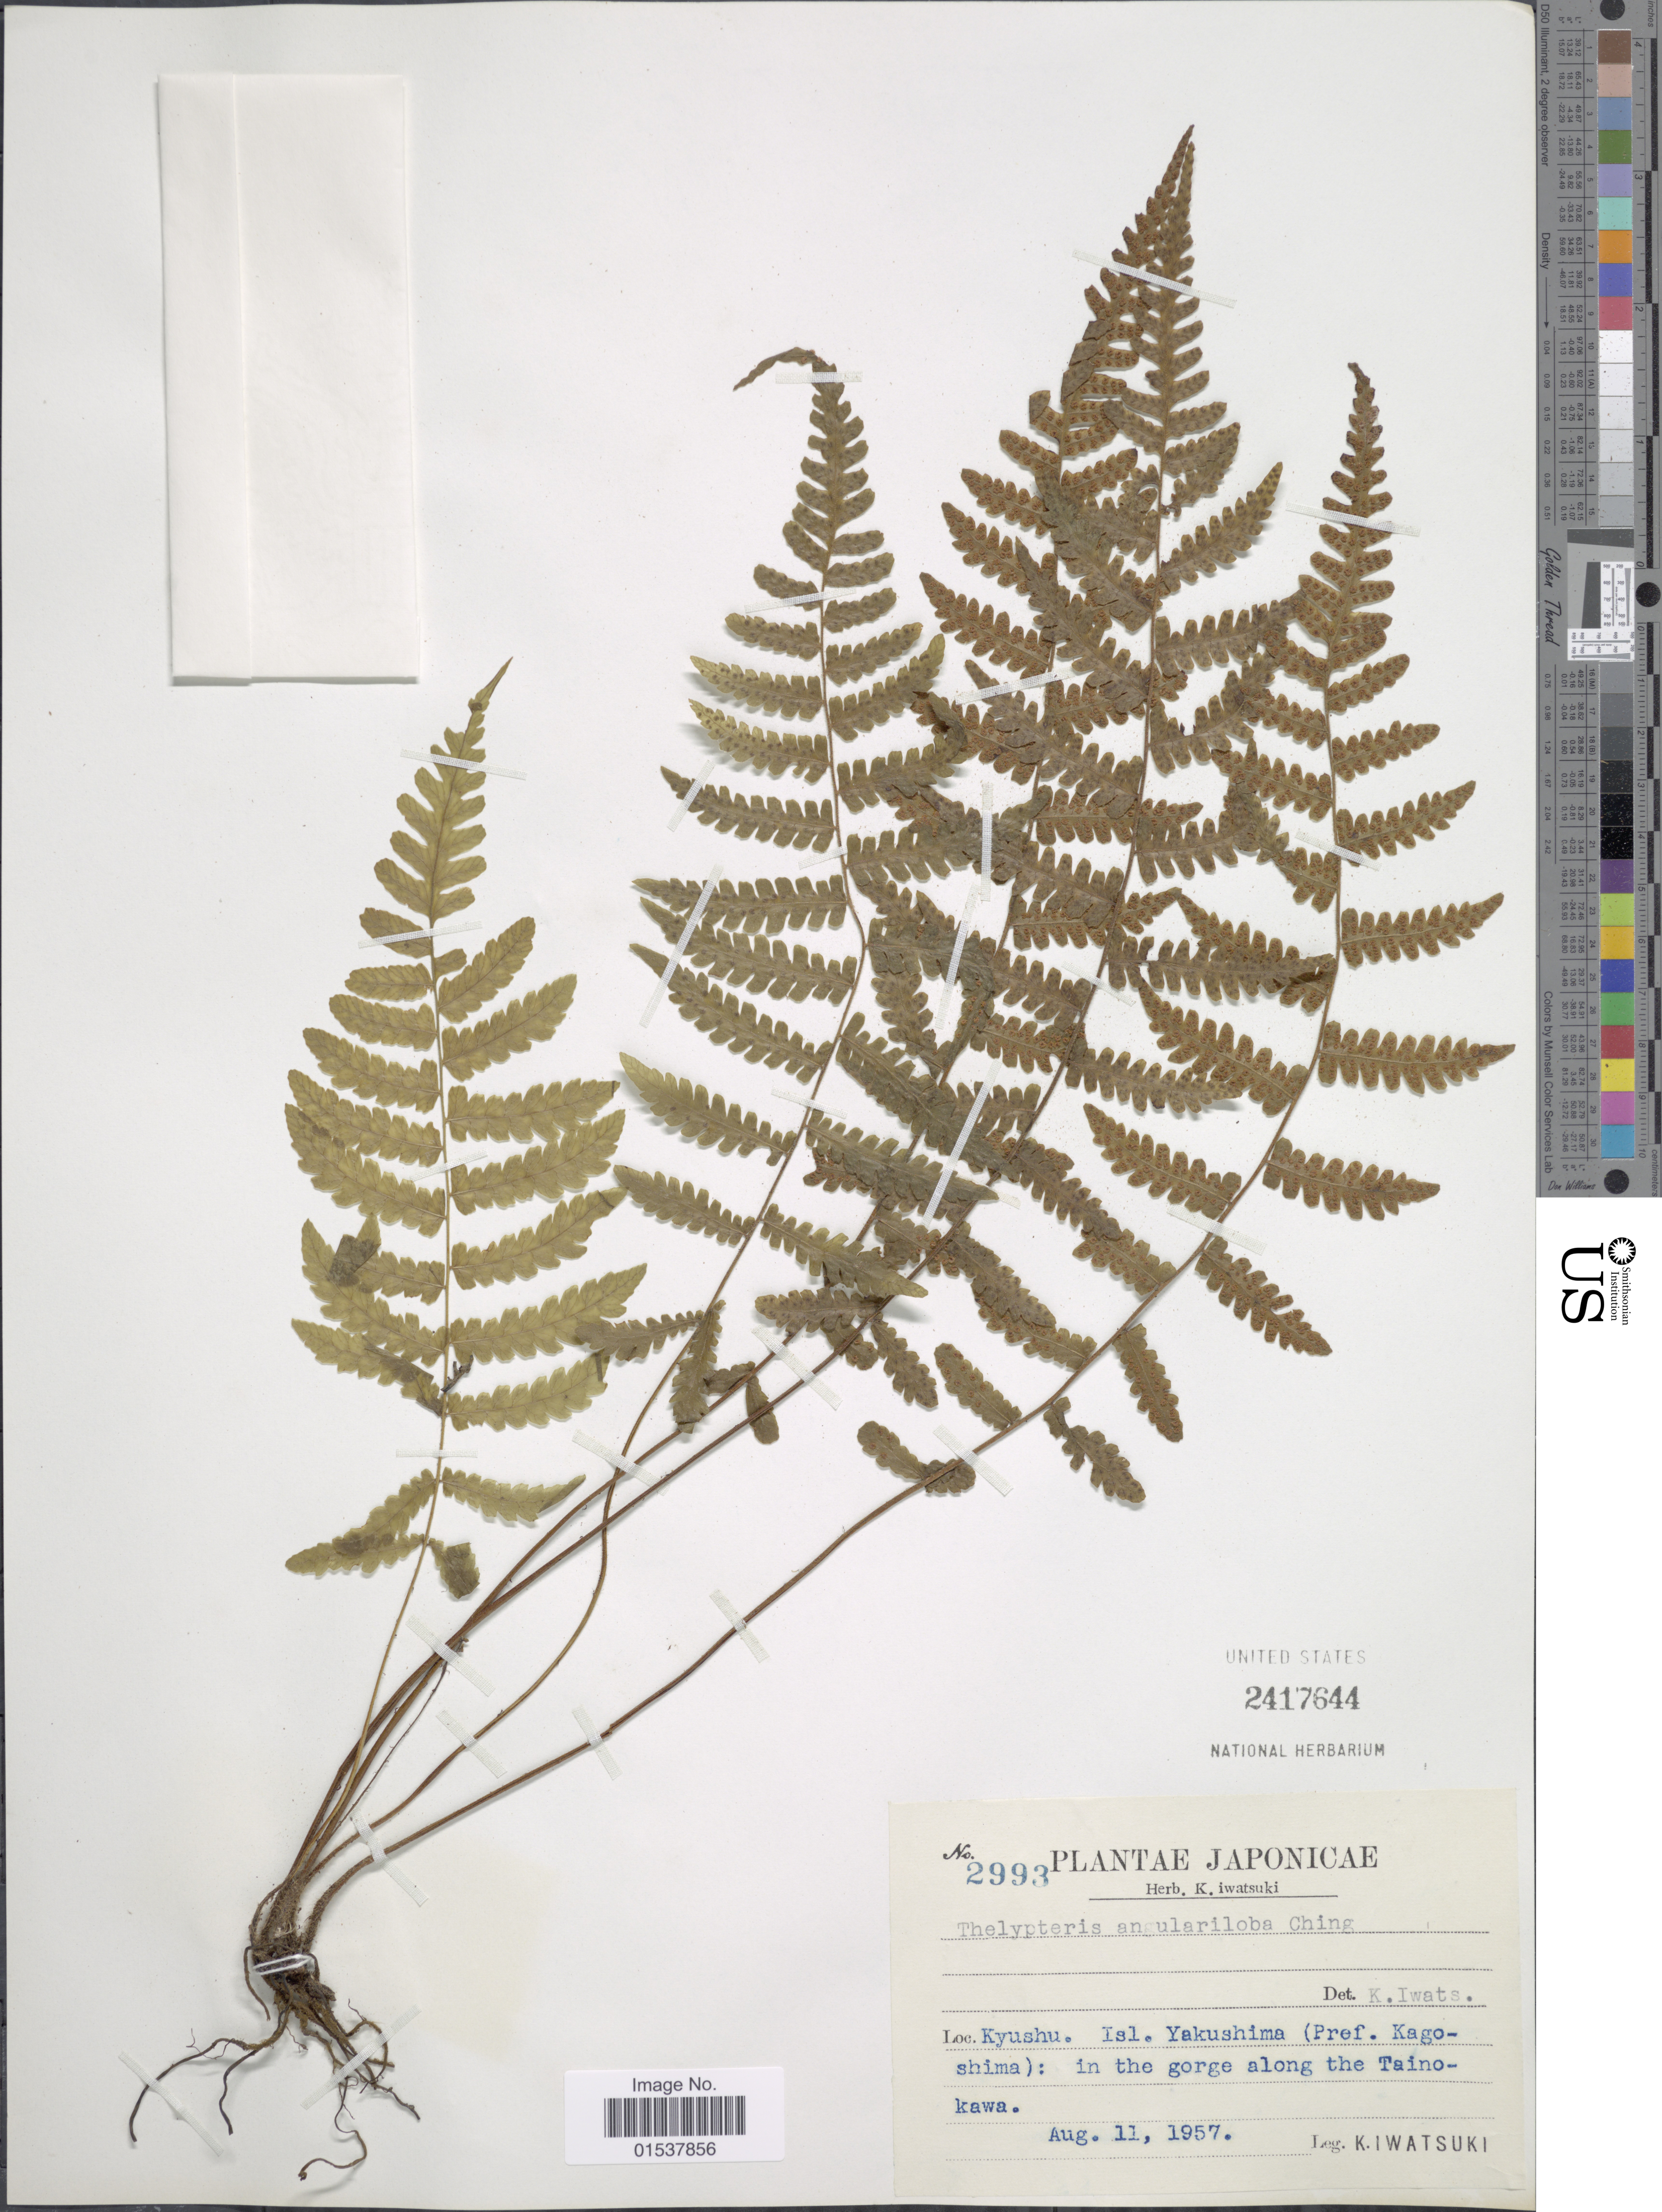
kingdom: Plantae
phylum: Tracheophyta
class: Polypodiopsida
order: Polypodiales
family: Thelypteridaceae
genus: Parathelypteris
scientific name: Parathelypteris angulariloba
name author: (Ching) Ching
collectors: K. Iwatsuki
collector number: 2993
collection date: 1957-08-11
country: Japan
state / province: Kagosima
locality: Japonicae, Kyushu. Isl. Yakushima (Pref. Kagoshima): in the gorge along the Tainokawa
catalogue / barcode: US 2417644